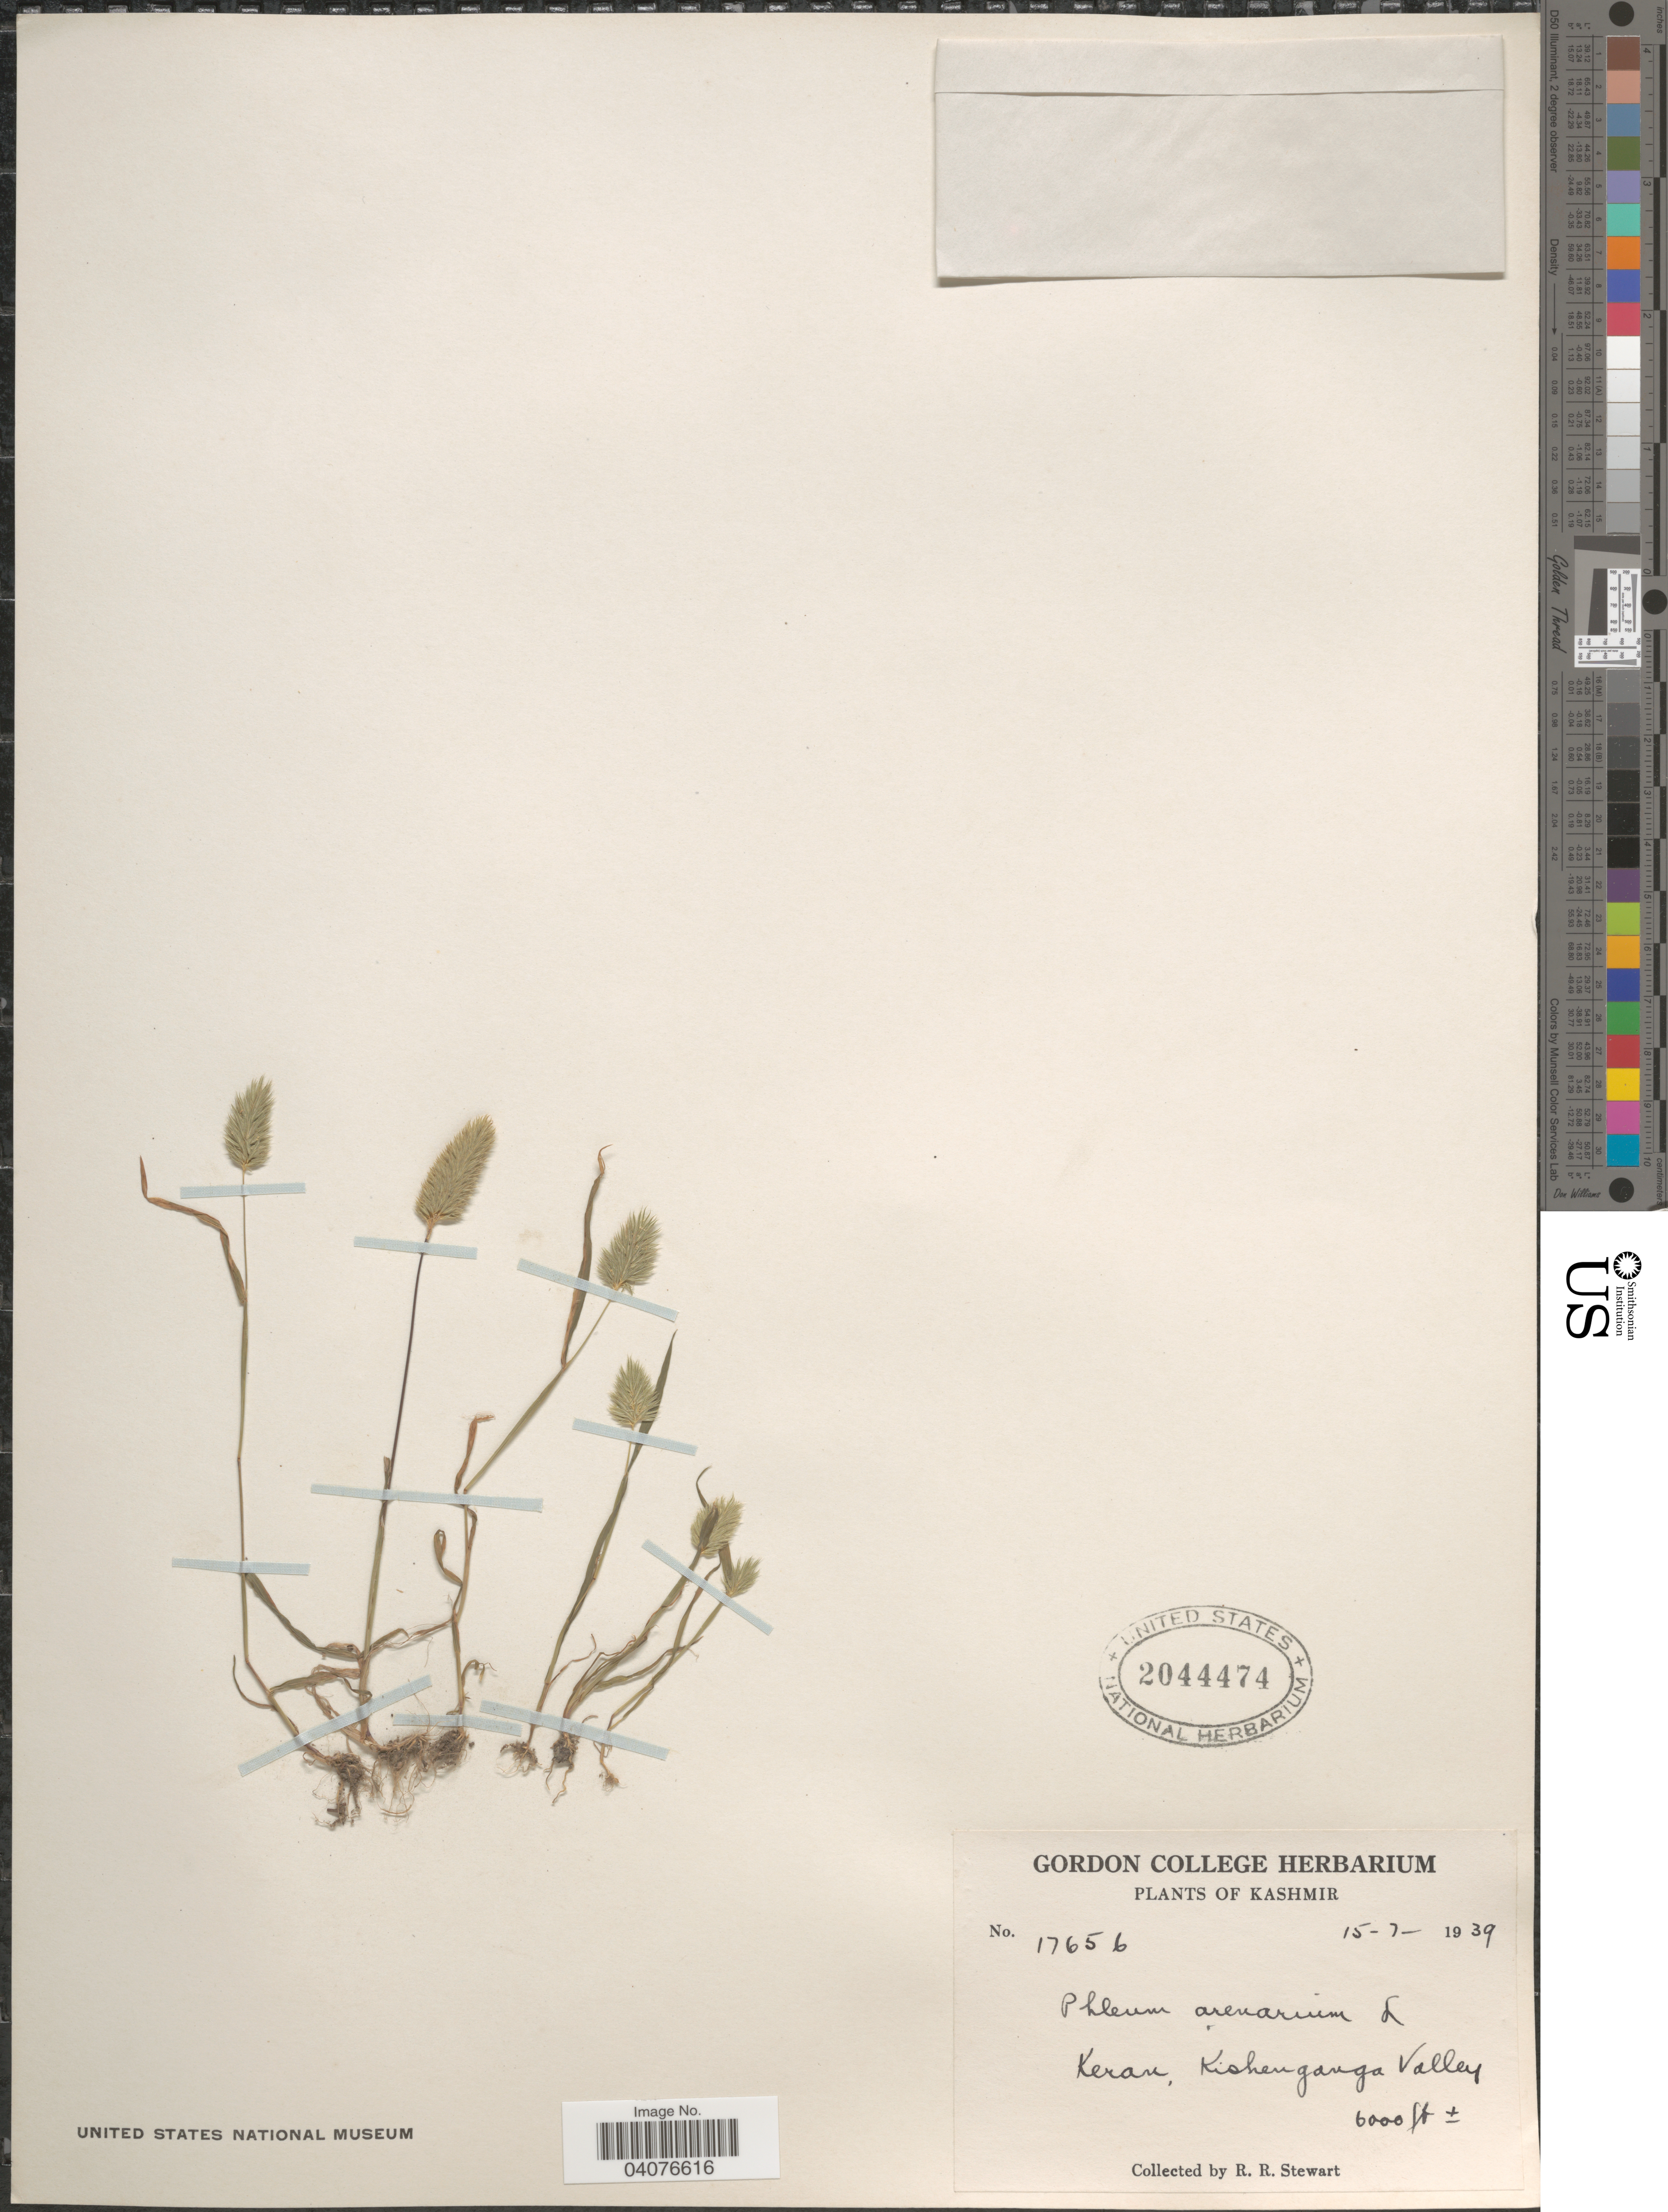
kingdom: Plantae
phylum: Tracheophyta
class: Liliopsida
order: Poales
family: Poaceae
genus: Phleum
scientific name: Phleum arenarium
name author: L.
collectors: R. Stewart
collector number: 17656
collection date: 1939-07-15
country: India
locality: Kashmir. Keran, Kishenganga Valley.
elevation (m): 1829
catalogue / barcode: US 2044474